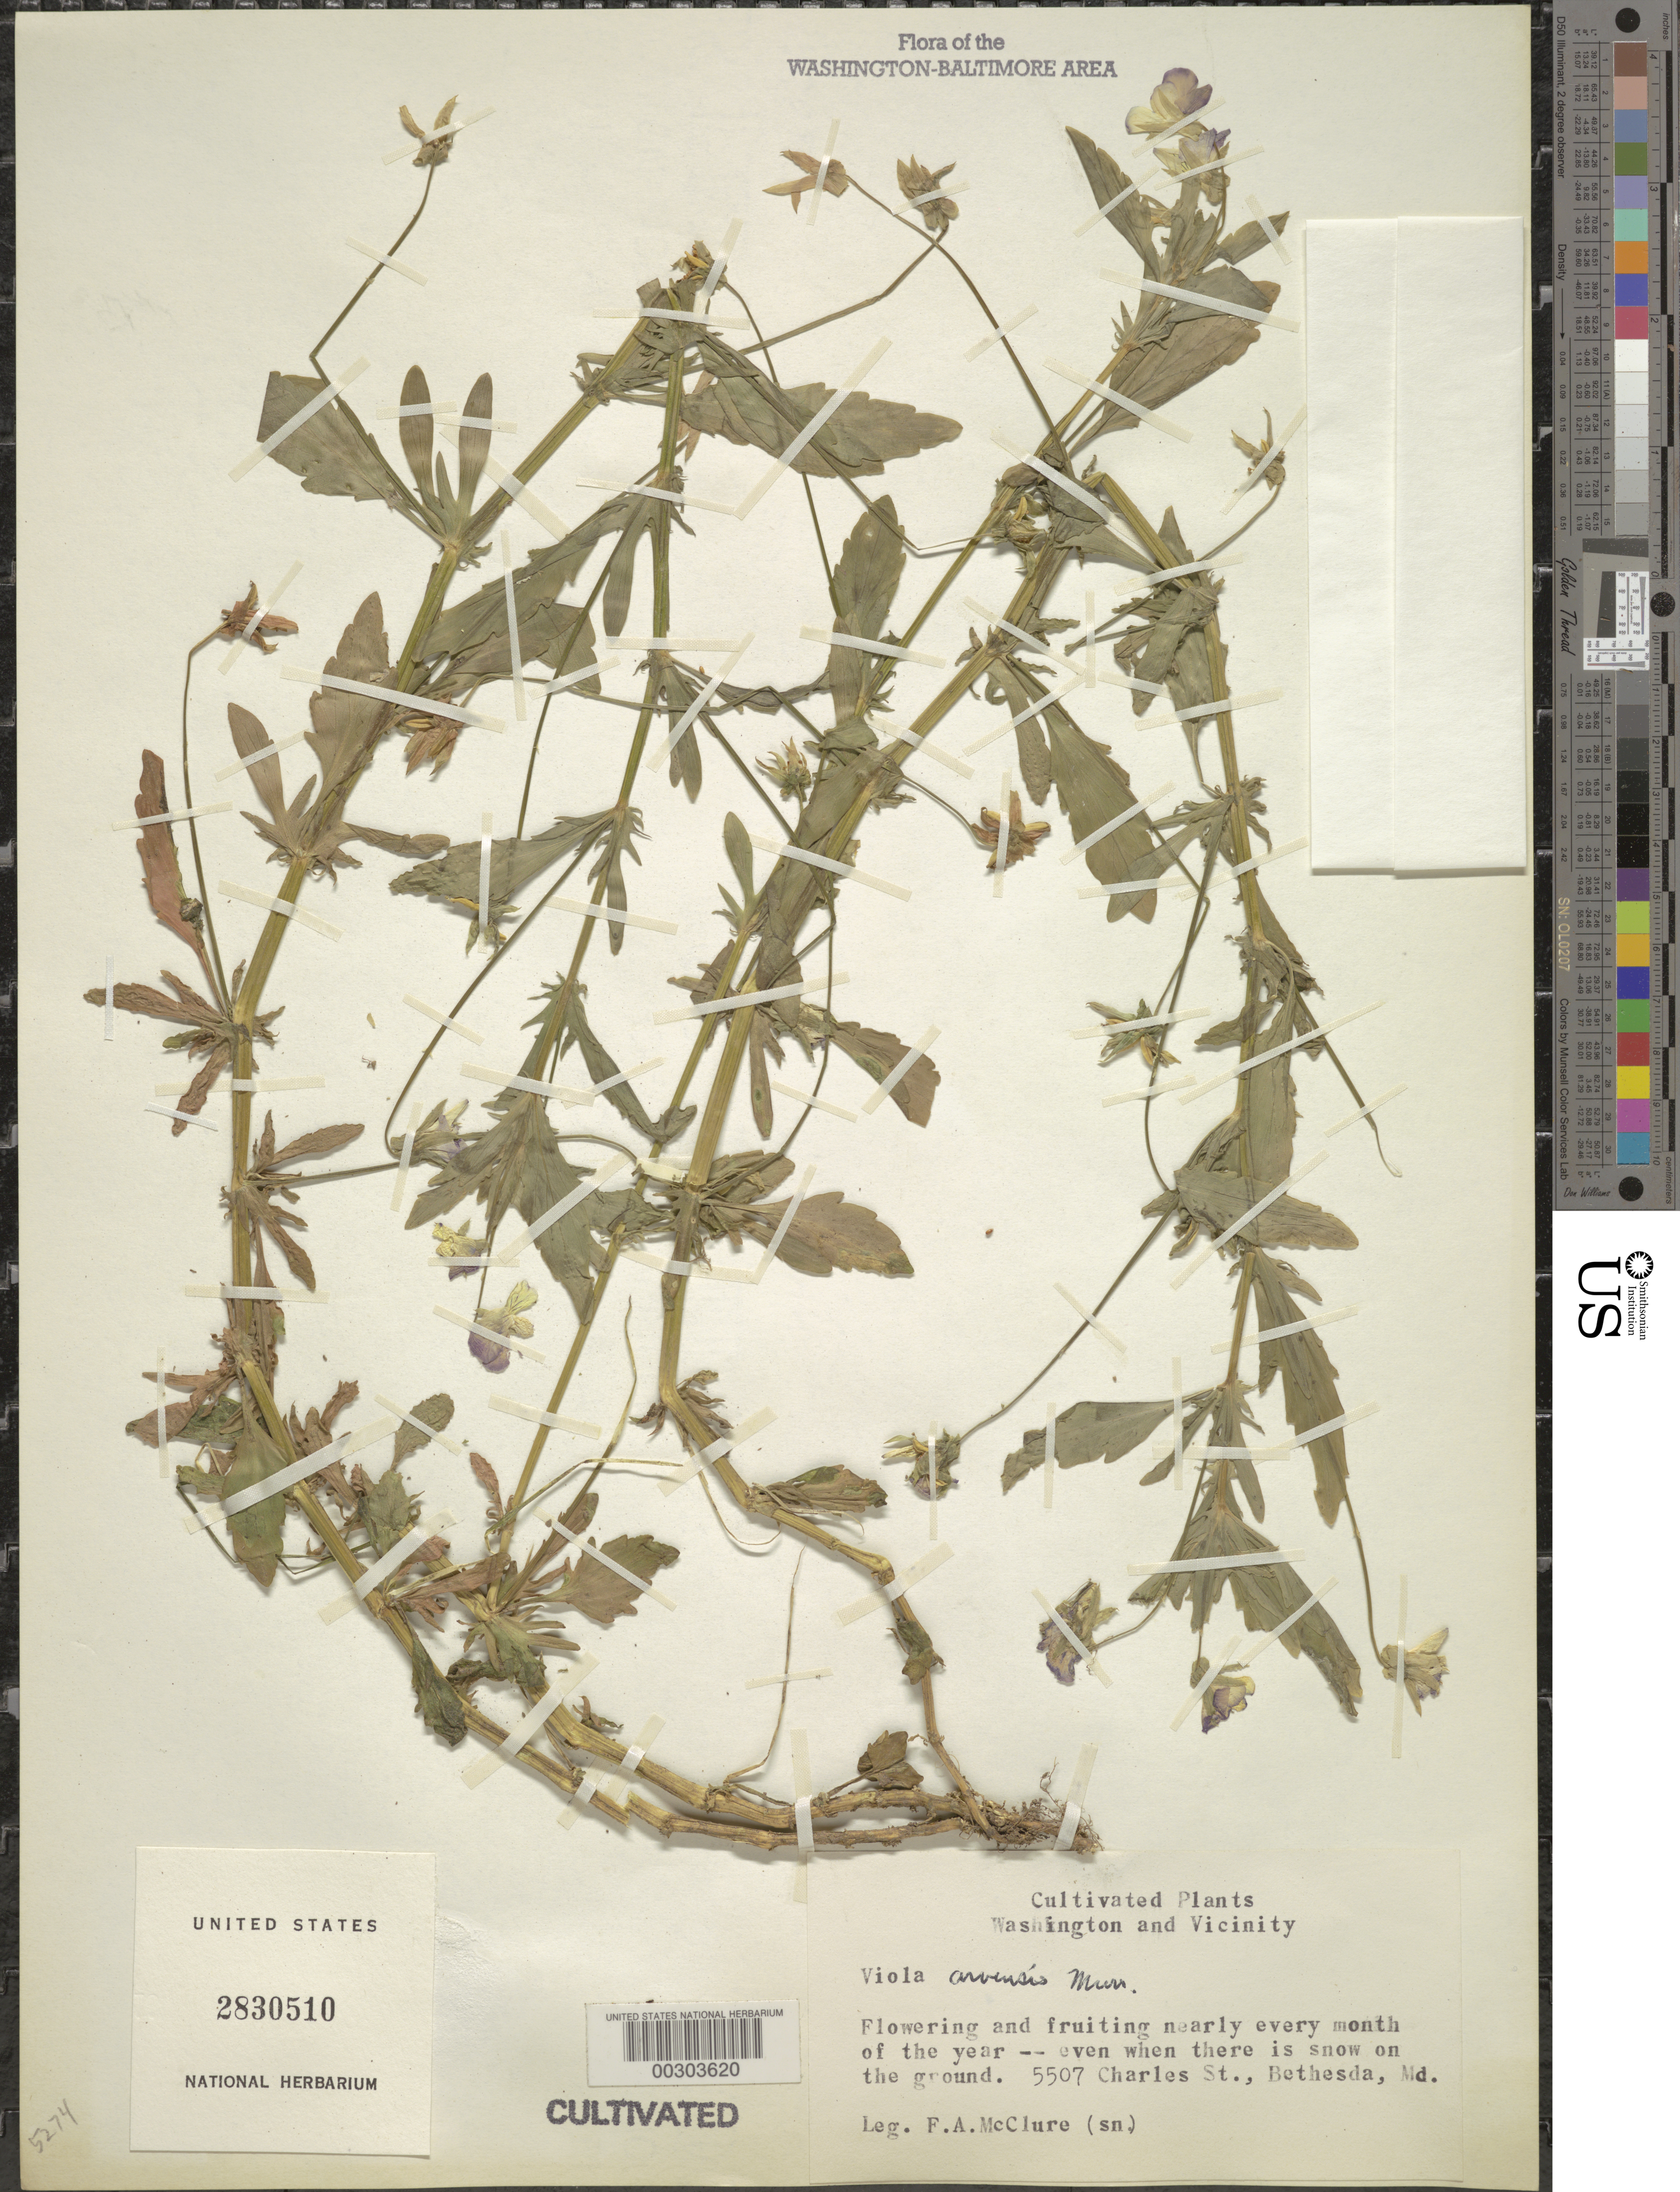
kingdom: Plantae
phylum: Tracheophyta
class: Magnoliopsida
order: Malpighiales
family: Violaceae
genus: Viola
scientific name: Viola arvensis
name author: Murray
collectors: F. A. McClure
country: United States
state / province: Maryland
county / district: Montgomery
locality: Bethesda, 5507 Charles St.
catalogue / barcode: US 2830510